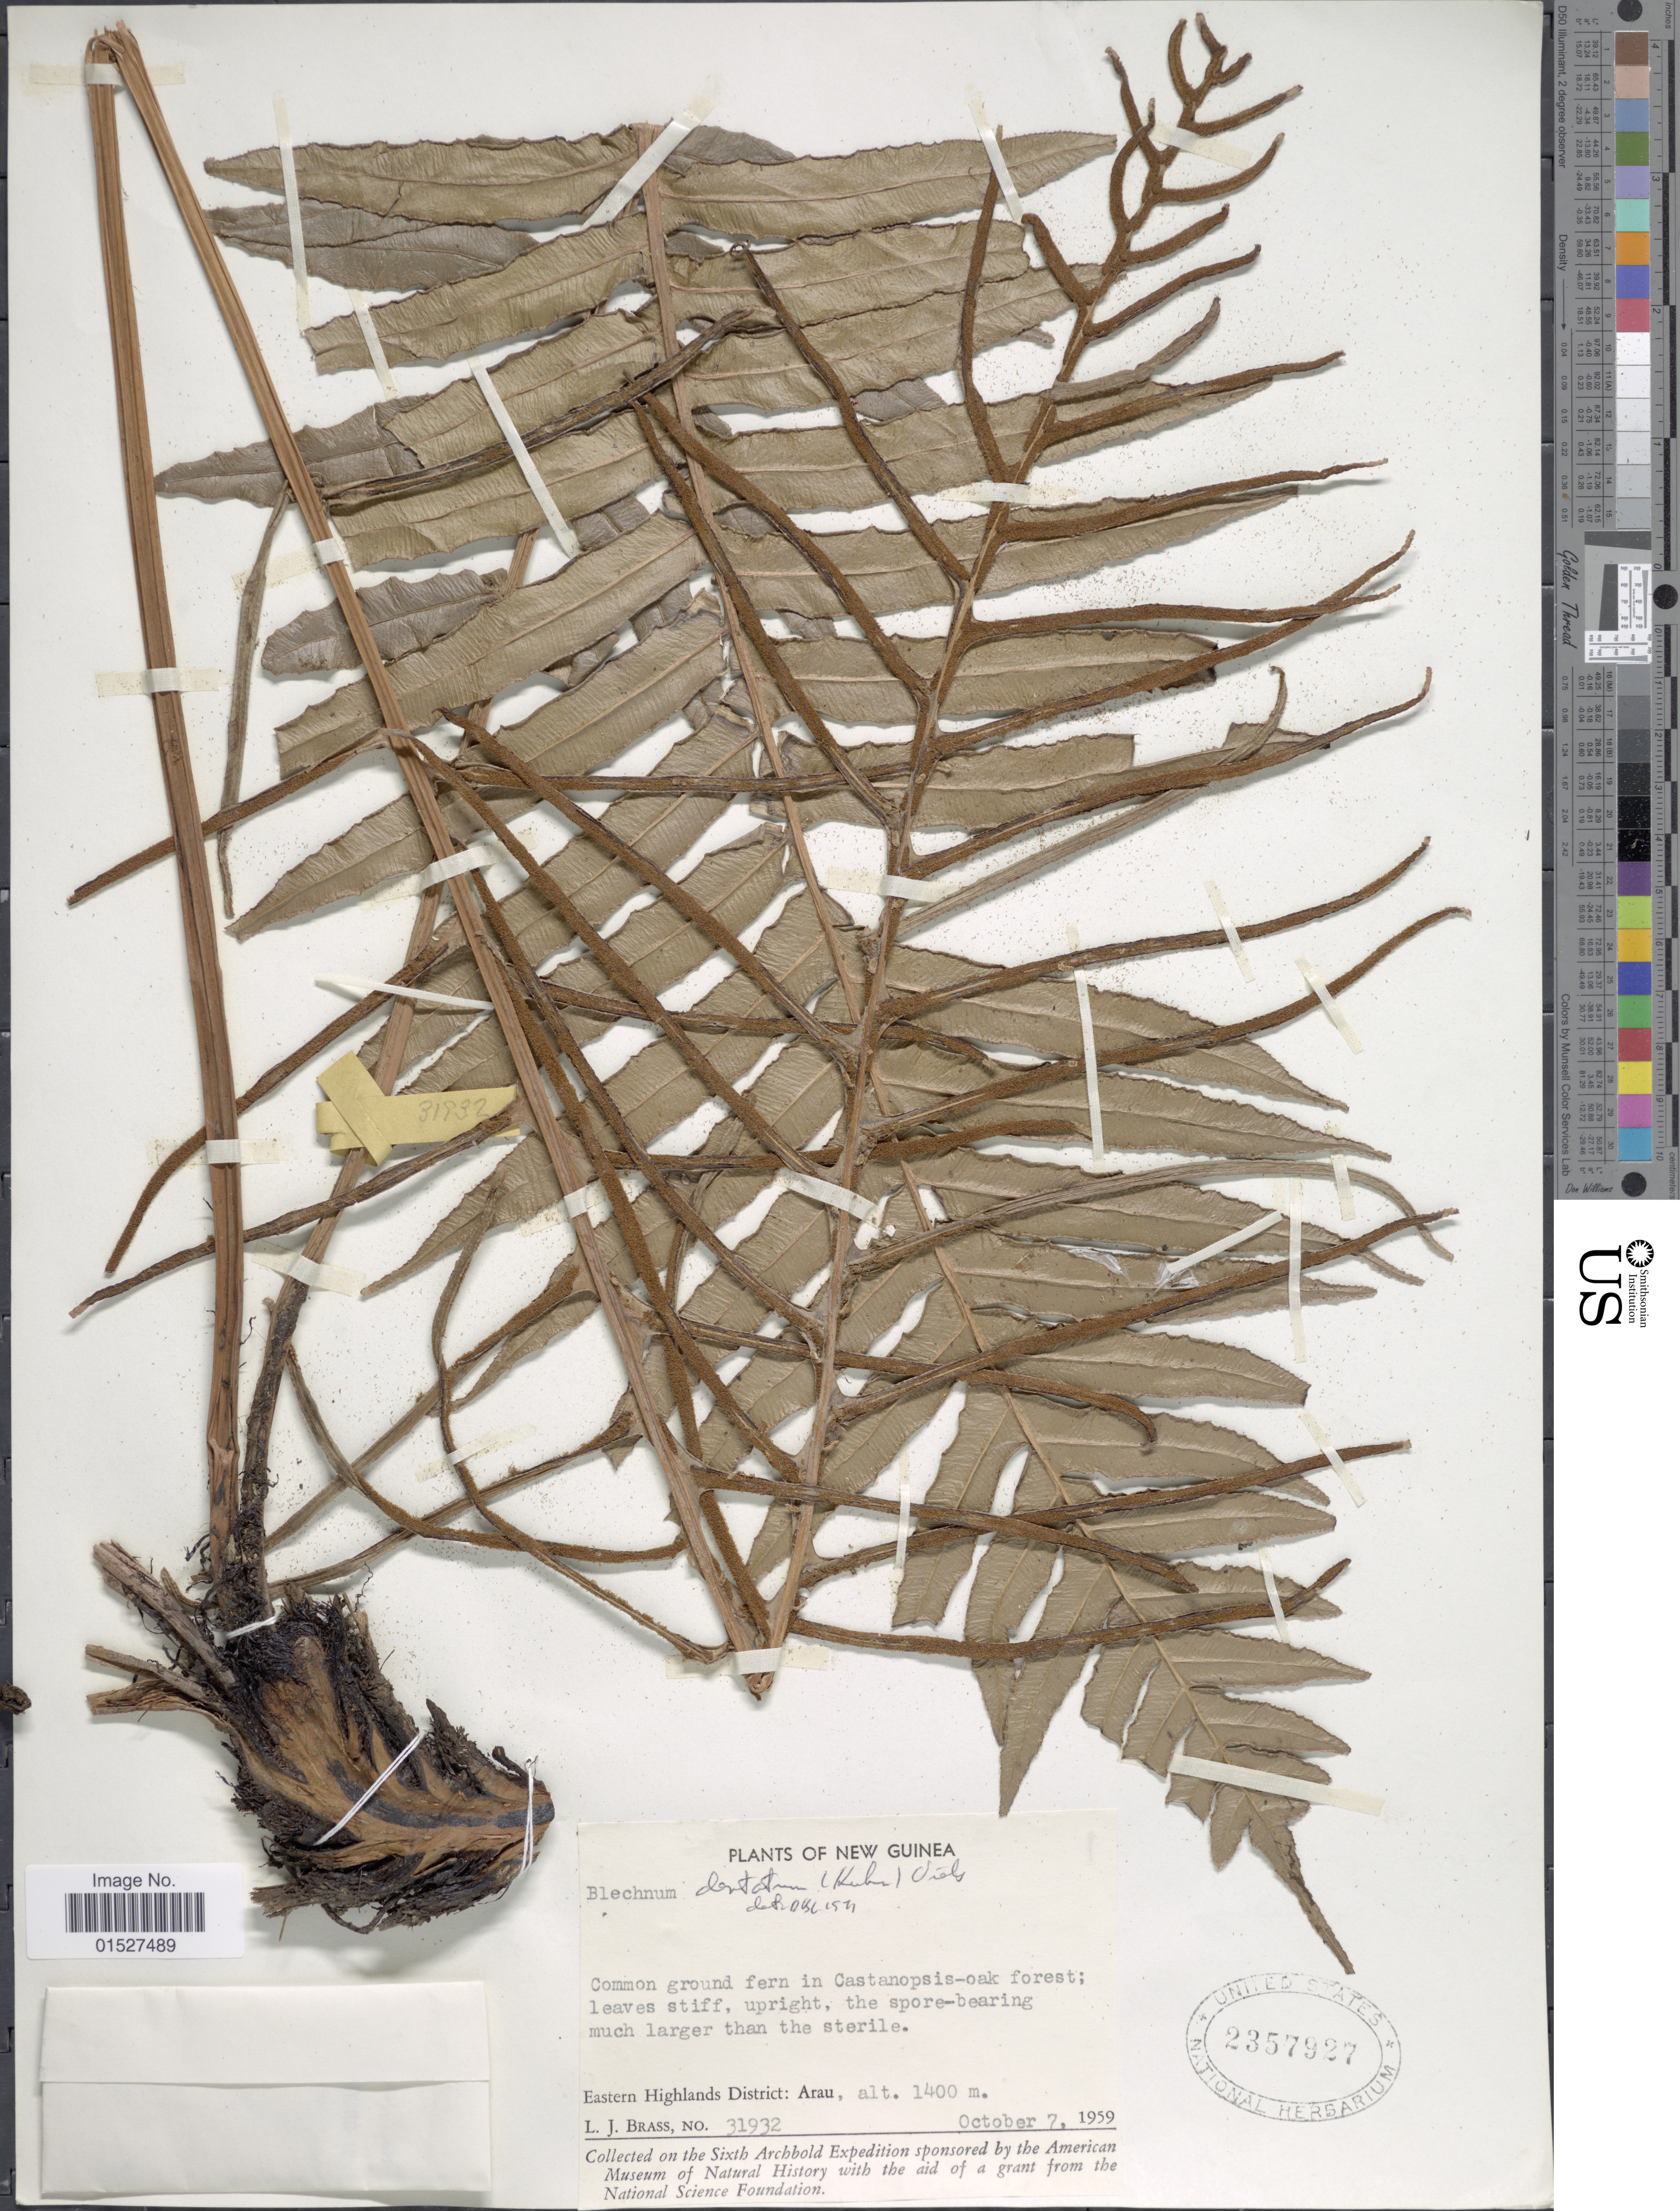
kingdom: Plantae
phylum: Tracheophyta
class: Polypodiopsida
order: Polypodiales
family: Blechnaceae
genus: Blechnum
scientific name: Blechnum dentatum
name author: (Kuhn) Diels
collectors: L. J. Brass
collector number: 31932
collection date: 1959-10-07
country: Papua New Guinea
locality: New Guinea. Eastern Highlands District: Arau.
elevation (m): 1400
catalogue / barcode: US 2357927